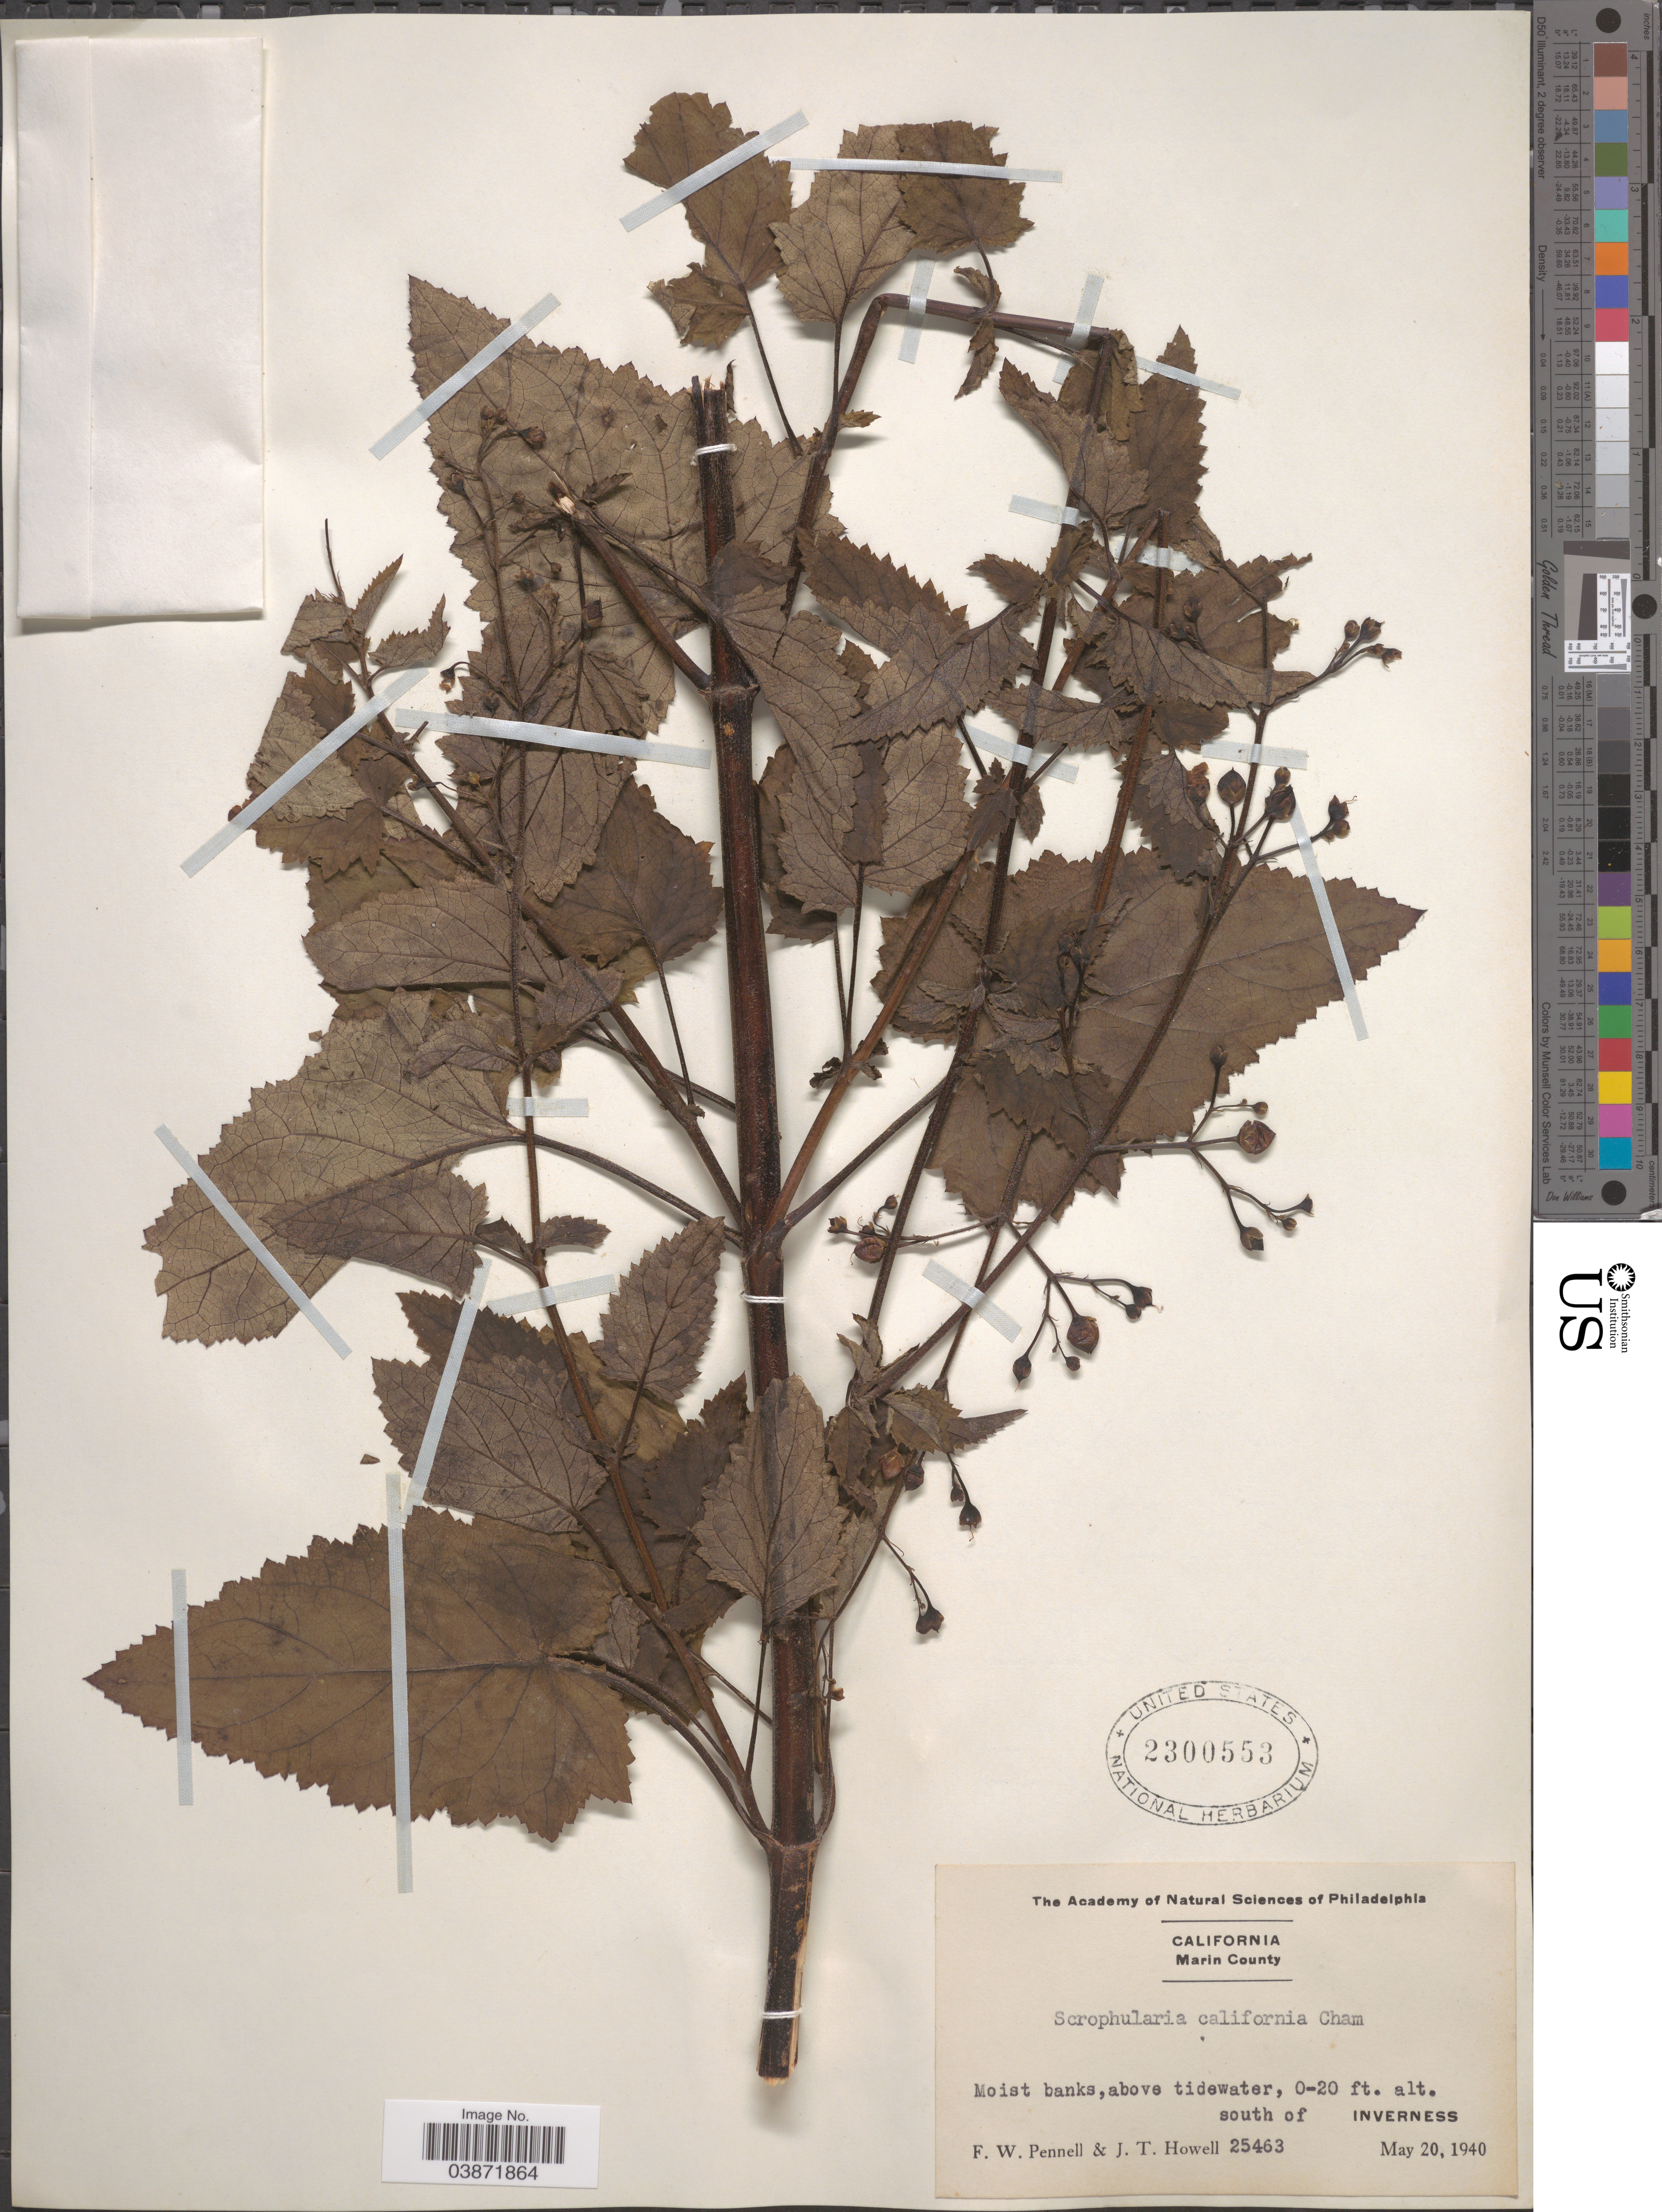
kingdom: Plantae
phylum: Tracheophyta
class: Magnoliopsida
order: Lamiales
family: Scrophulariaceae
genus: Scrophularia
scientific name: Scrophularia californica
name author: Cham. & Schltdl.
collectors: F. W. Pennell & J. T. Howell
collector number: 25463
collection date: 1940-05-20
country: United States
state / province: California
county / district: Marin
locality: Marin County. South of Inverness.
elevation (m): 0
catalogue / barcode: US 2300553